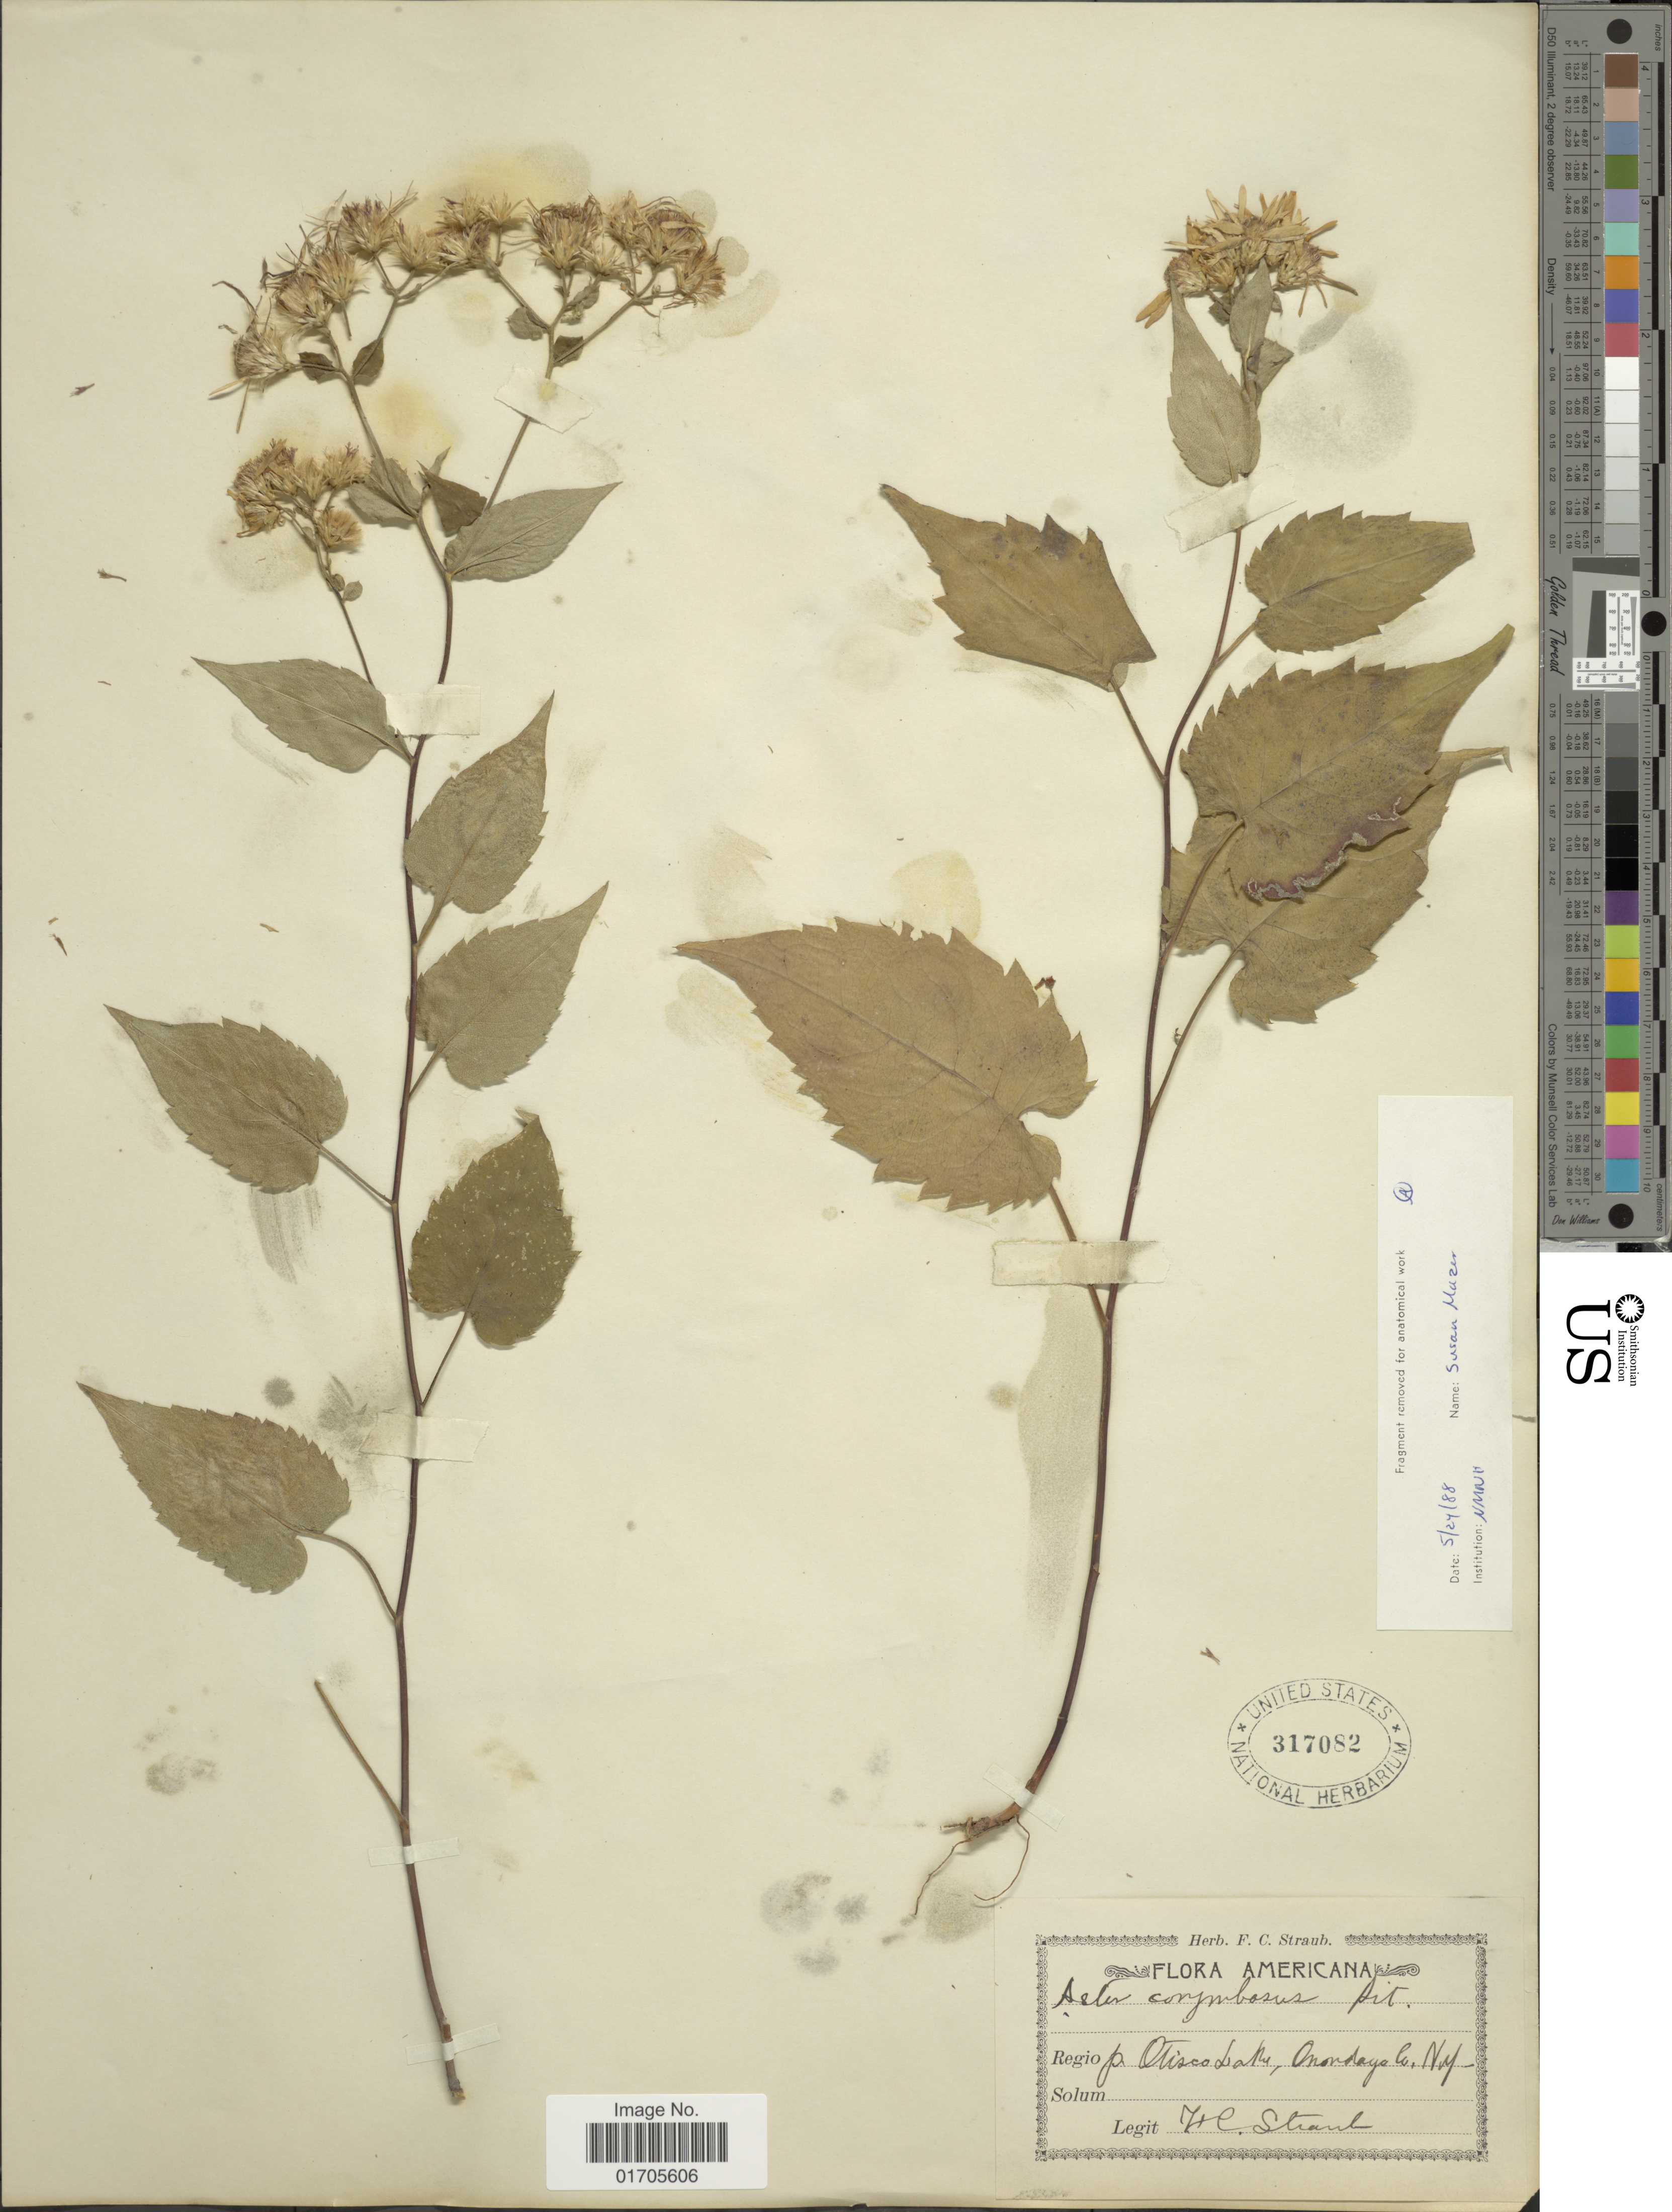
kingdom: Plantae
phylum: Tracheophyta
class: Magnoliopsida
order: Asterales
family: Asteraceae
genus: Eurybia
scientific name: Eurybia divaricata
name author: (L.) G.L. Nesom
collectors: F. Straub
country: United States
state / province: New York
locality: Regio p. Otisco Lake, Onondayo Co. N.Y.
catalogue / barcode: US 317082